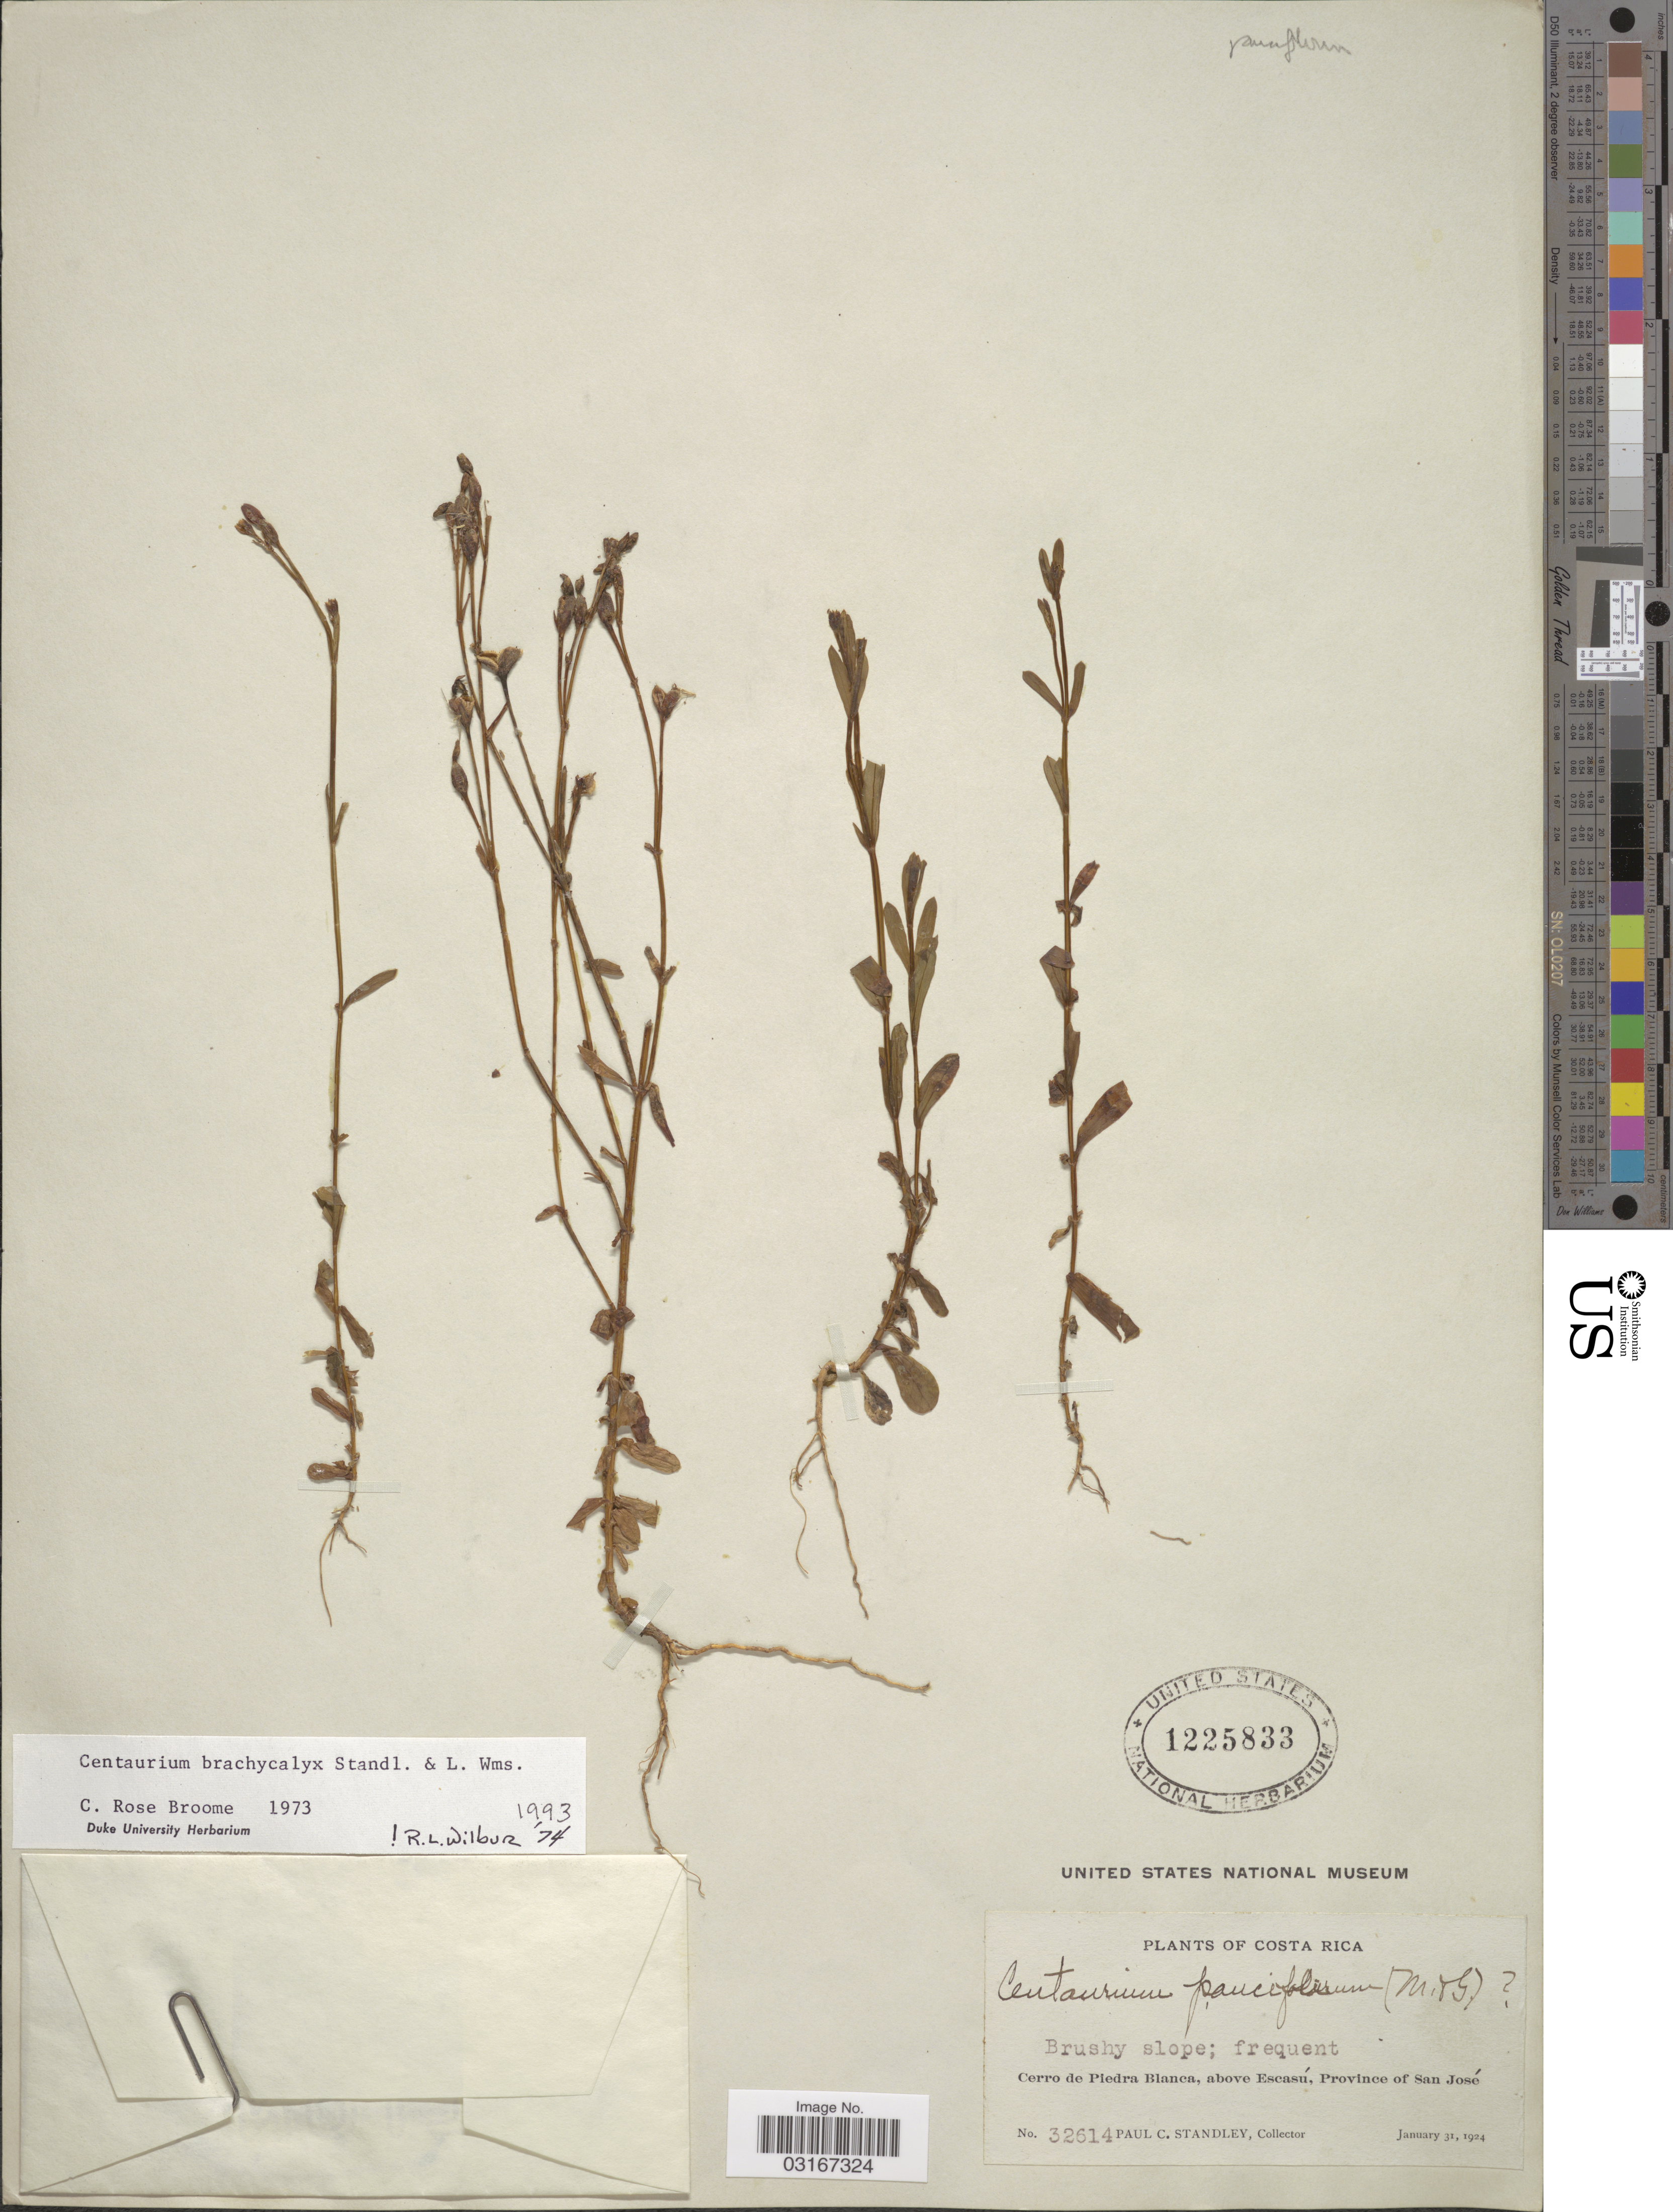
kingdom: Plantae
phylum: Tracheophyta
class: Magnoliopsida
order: Gentianales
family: Gentianaceae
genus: Centaurium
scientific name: Centaurium brachycalyx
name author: Standl. & L.O. Williams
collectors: P. C. Standley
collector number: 32614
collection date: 1924-01-31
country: Costa Rica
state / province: San José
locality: Cerro de Piedra Blanca, above Escasú.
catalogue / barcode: US 1225833